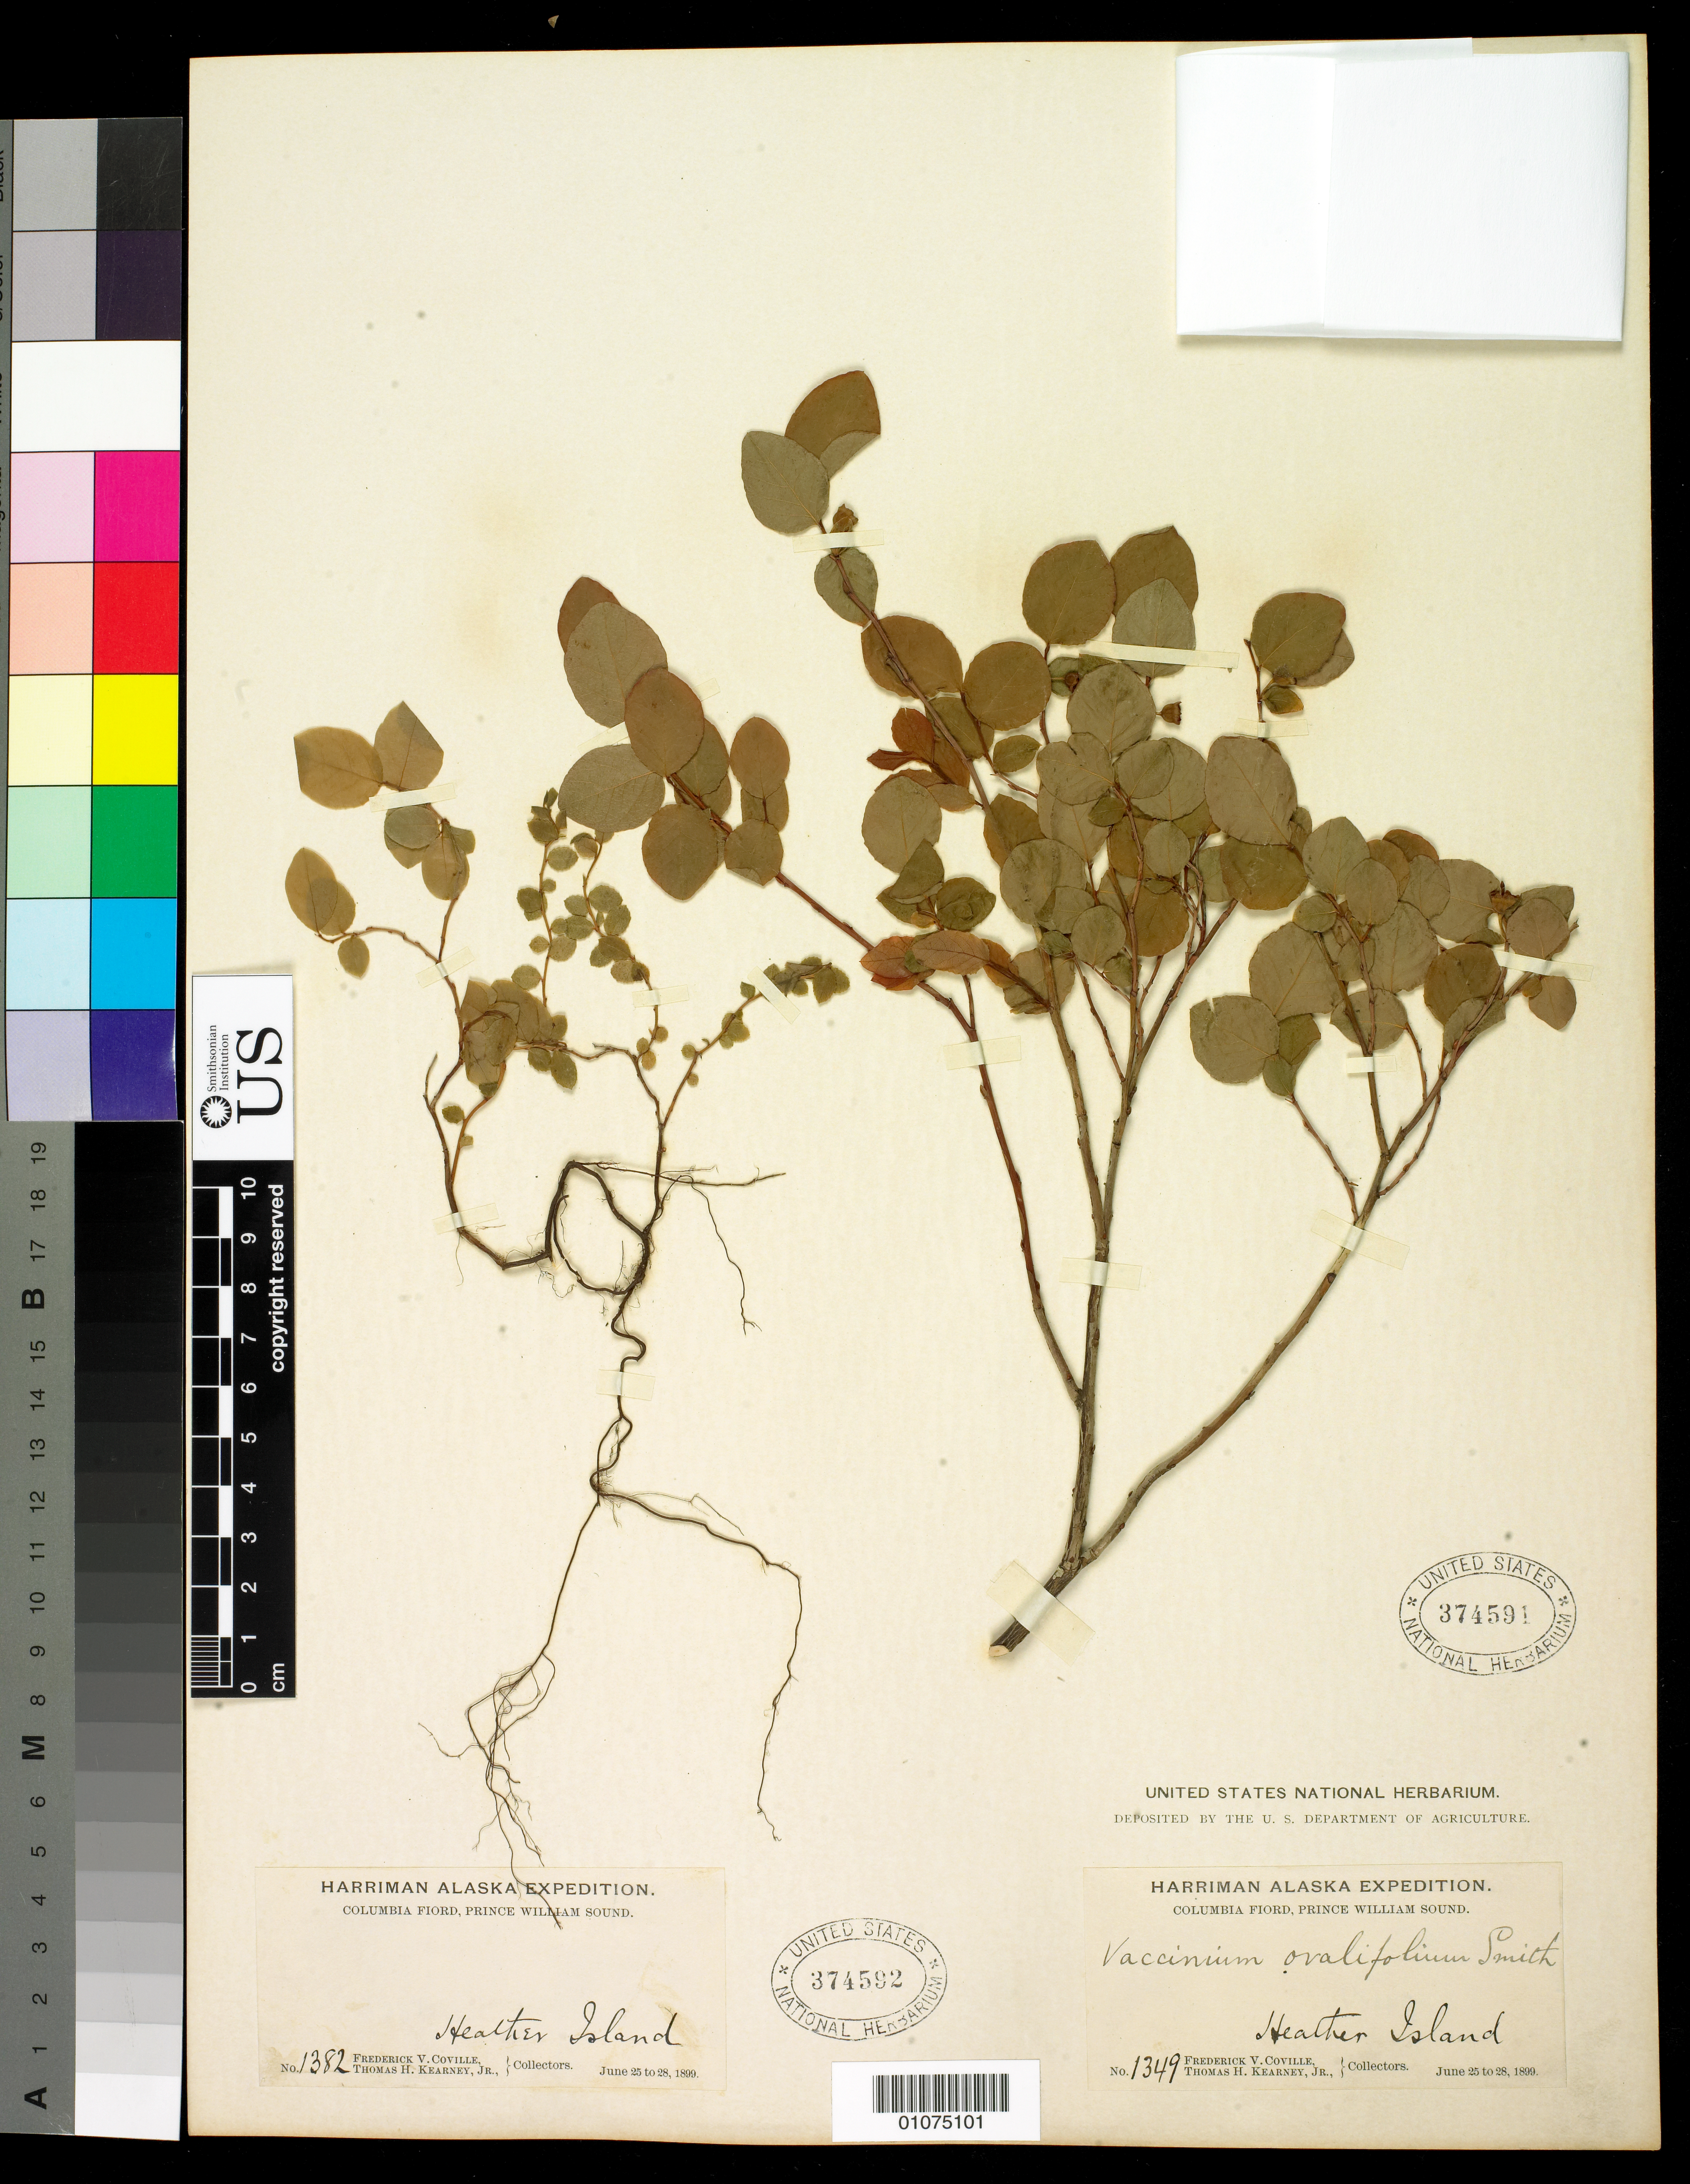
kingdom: Plantae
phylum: Tracheophyta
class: Magnoliopsida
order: Ericales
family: Ericaceae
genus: Vaccinium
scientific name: Vaccinium caespitosum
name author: Michx.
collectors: F. V. Coville & T. H. Kearney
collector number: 1349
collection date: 1899-06-25/1899-06-28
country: United States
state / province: Alaska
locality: Columbia Fiord, Prince William Sound, Heather Island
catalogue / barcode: US 374591